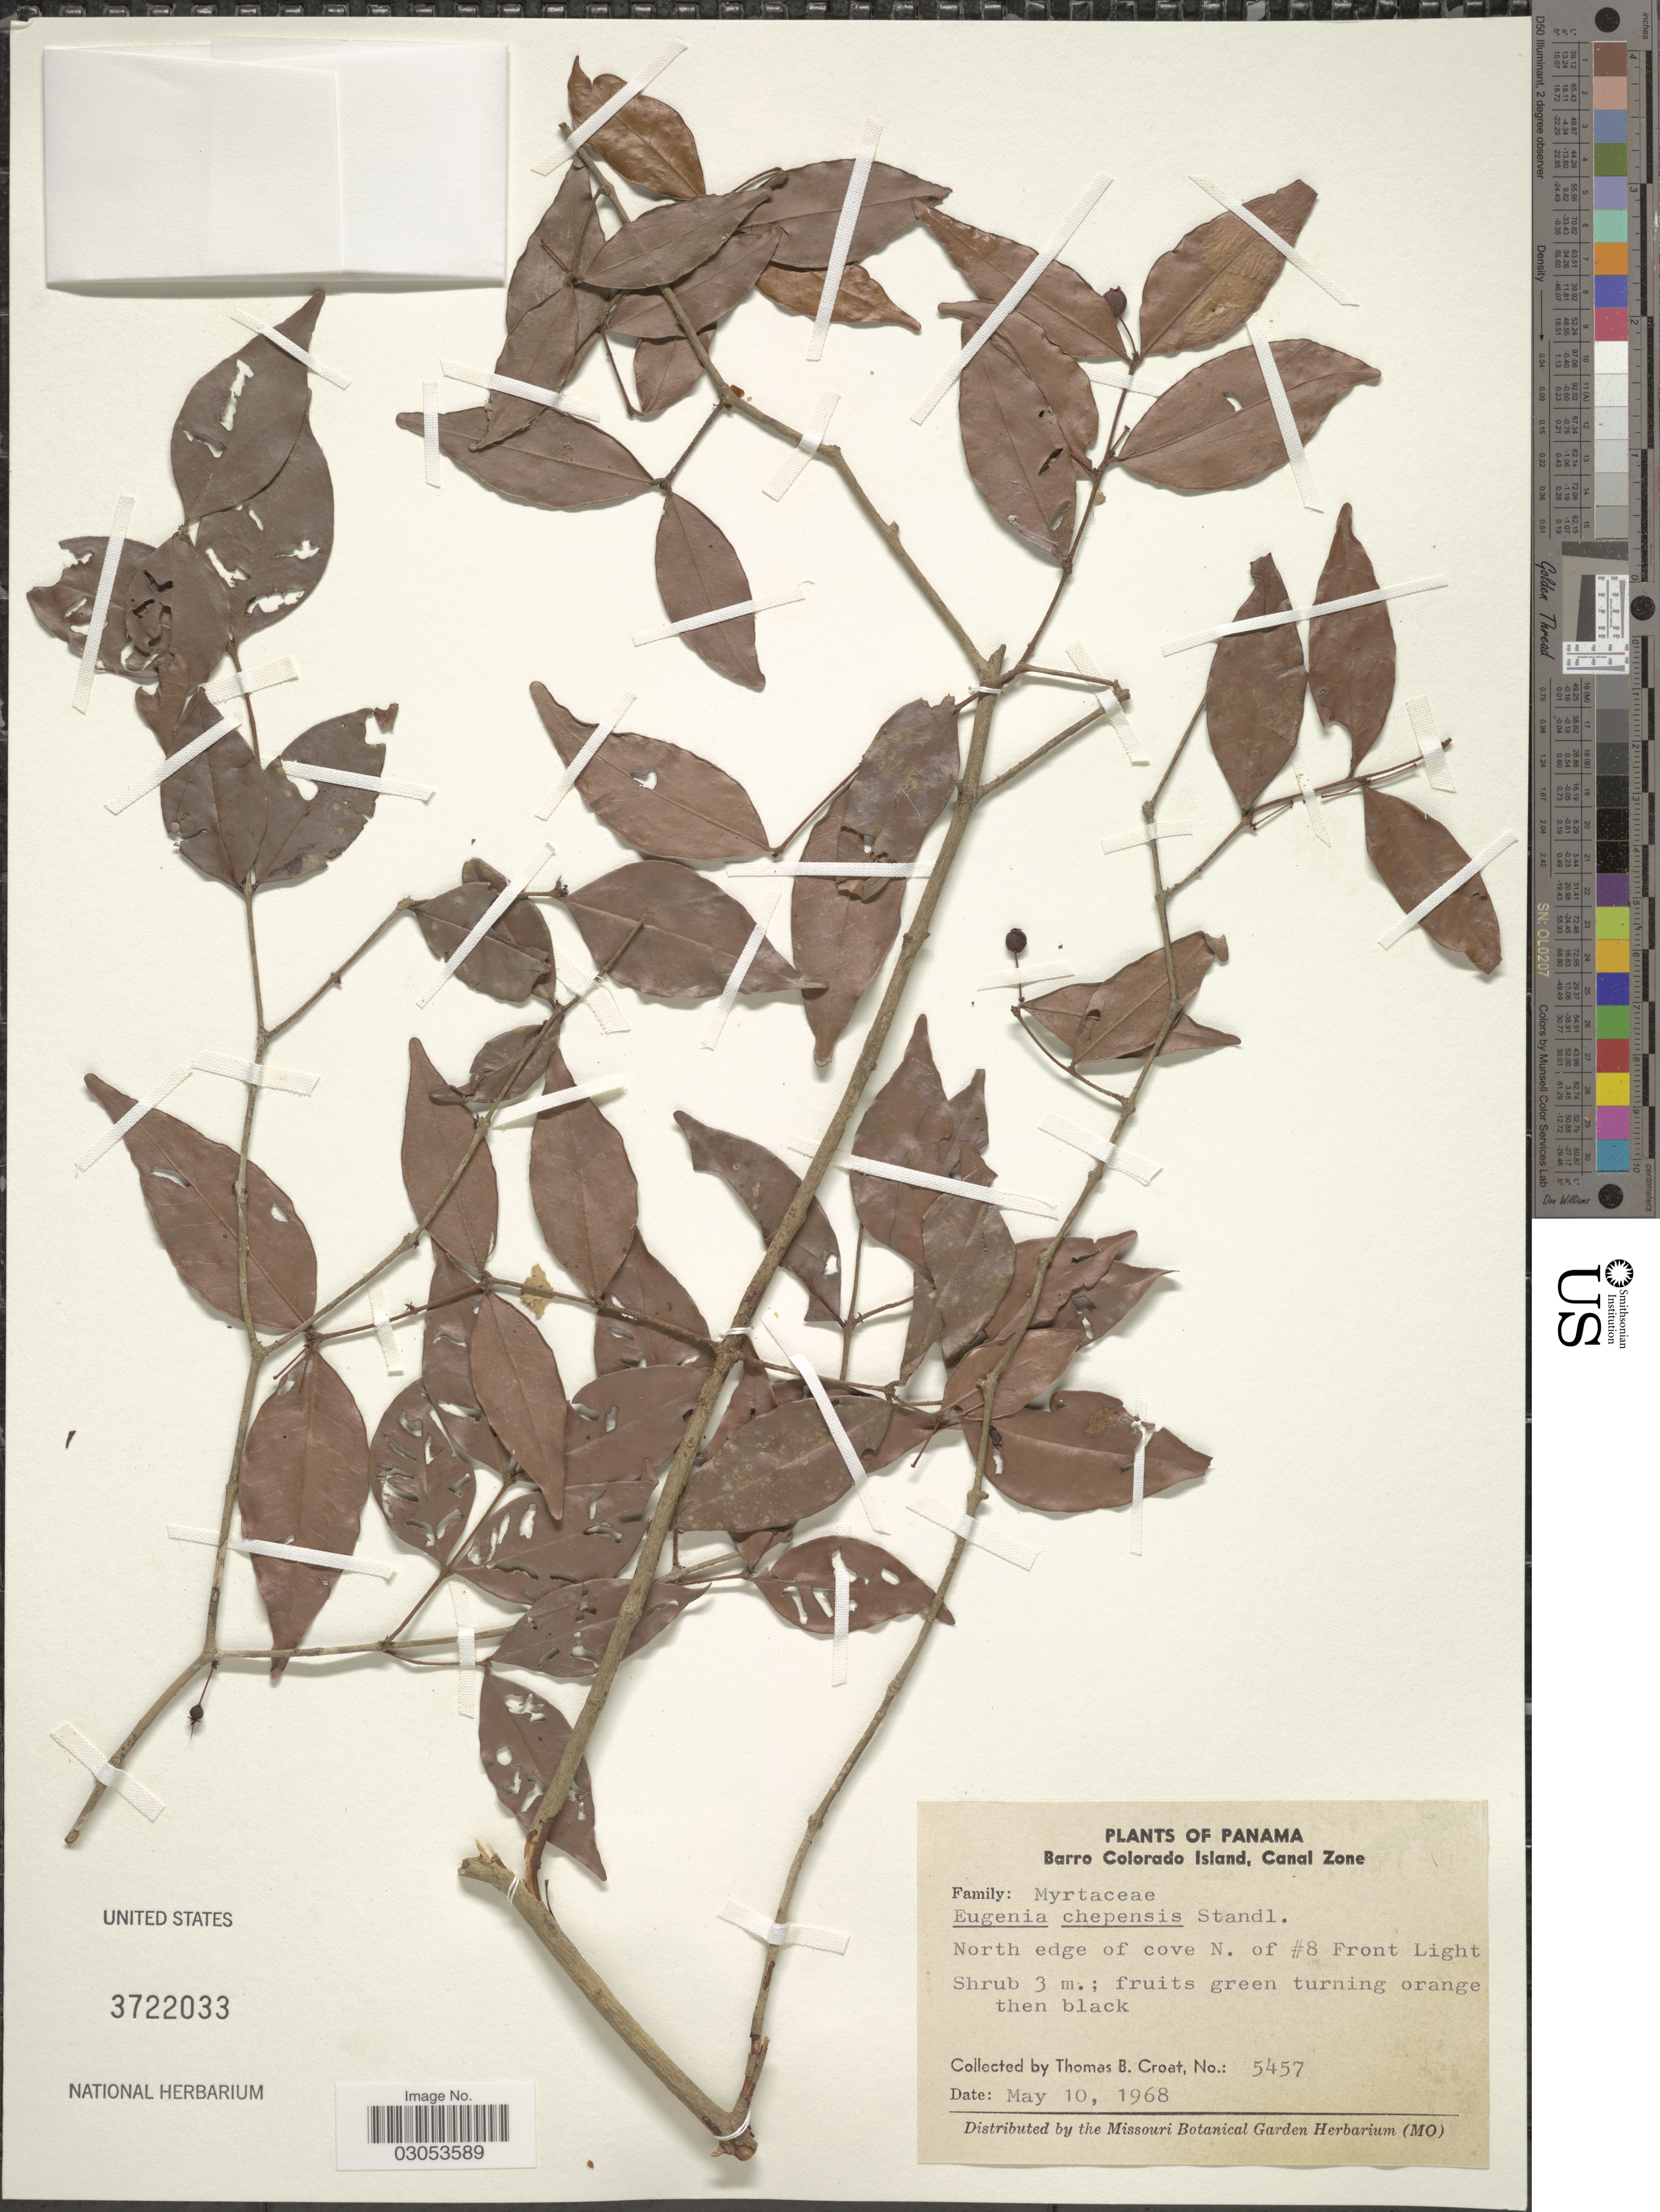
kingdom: Plantae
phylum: Tracheophyta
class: Magnoliopsida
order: Myrtales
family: Myrtaceae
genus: Eugenia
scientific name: Eugenia chepensis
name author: Standl.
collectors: T. B. Croat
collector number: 5457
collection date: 1968-05-10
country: Panama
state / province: Panamá Oeste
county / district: Canal Zone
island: Barro Colorado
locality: Barro Colorado Island, Canal Zone. North edge of cove N. of #8 Front Light.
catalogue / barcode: US 3722033